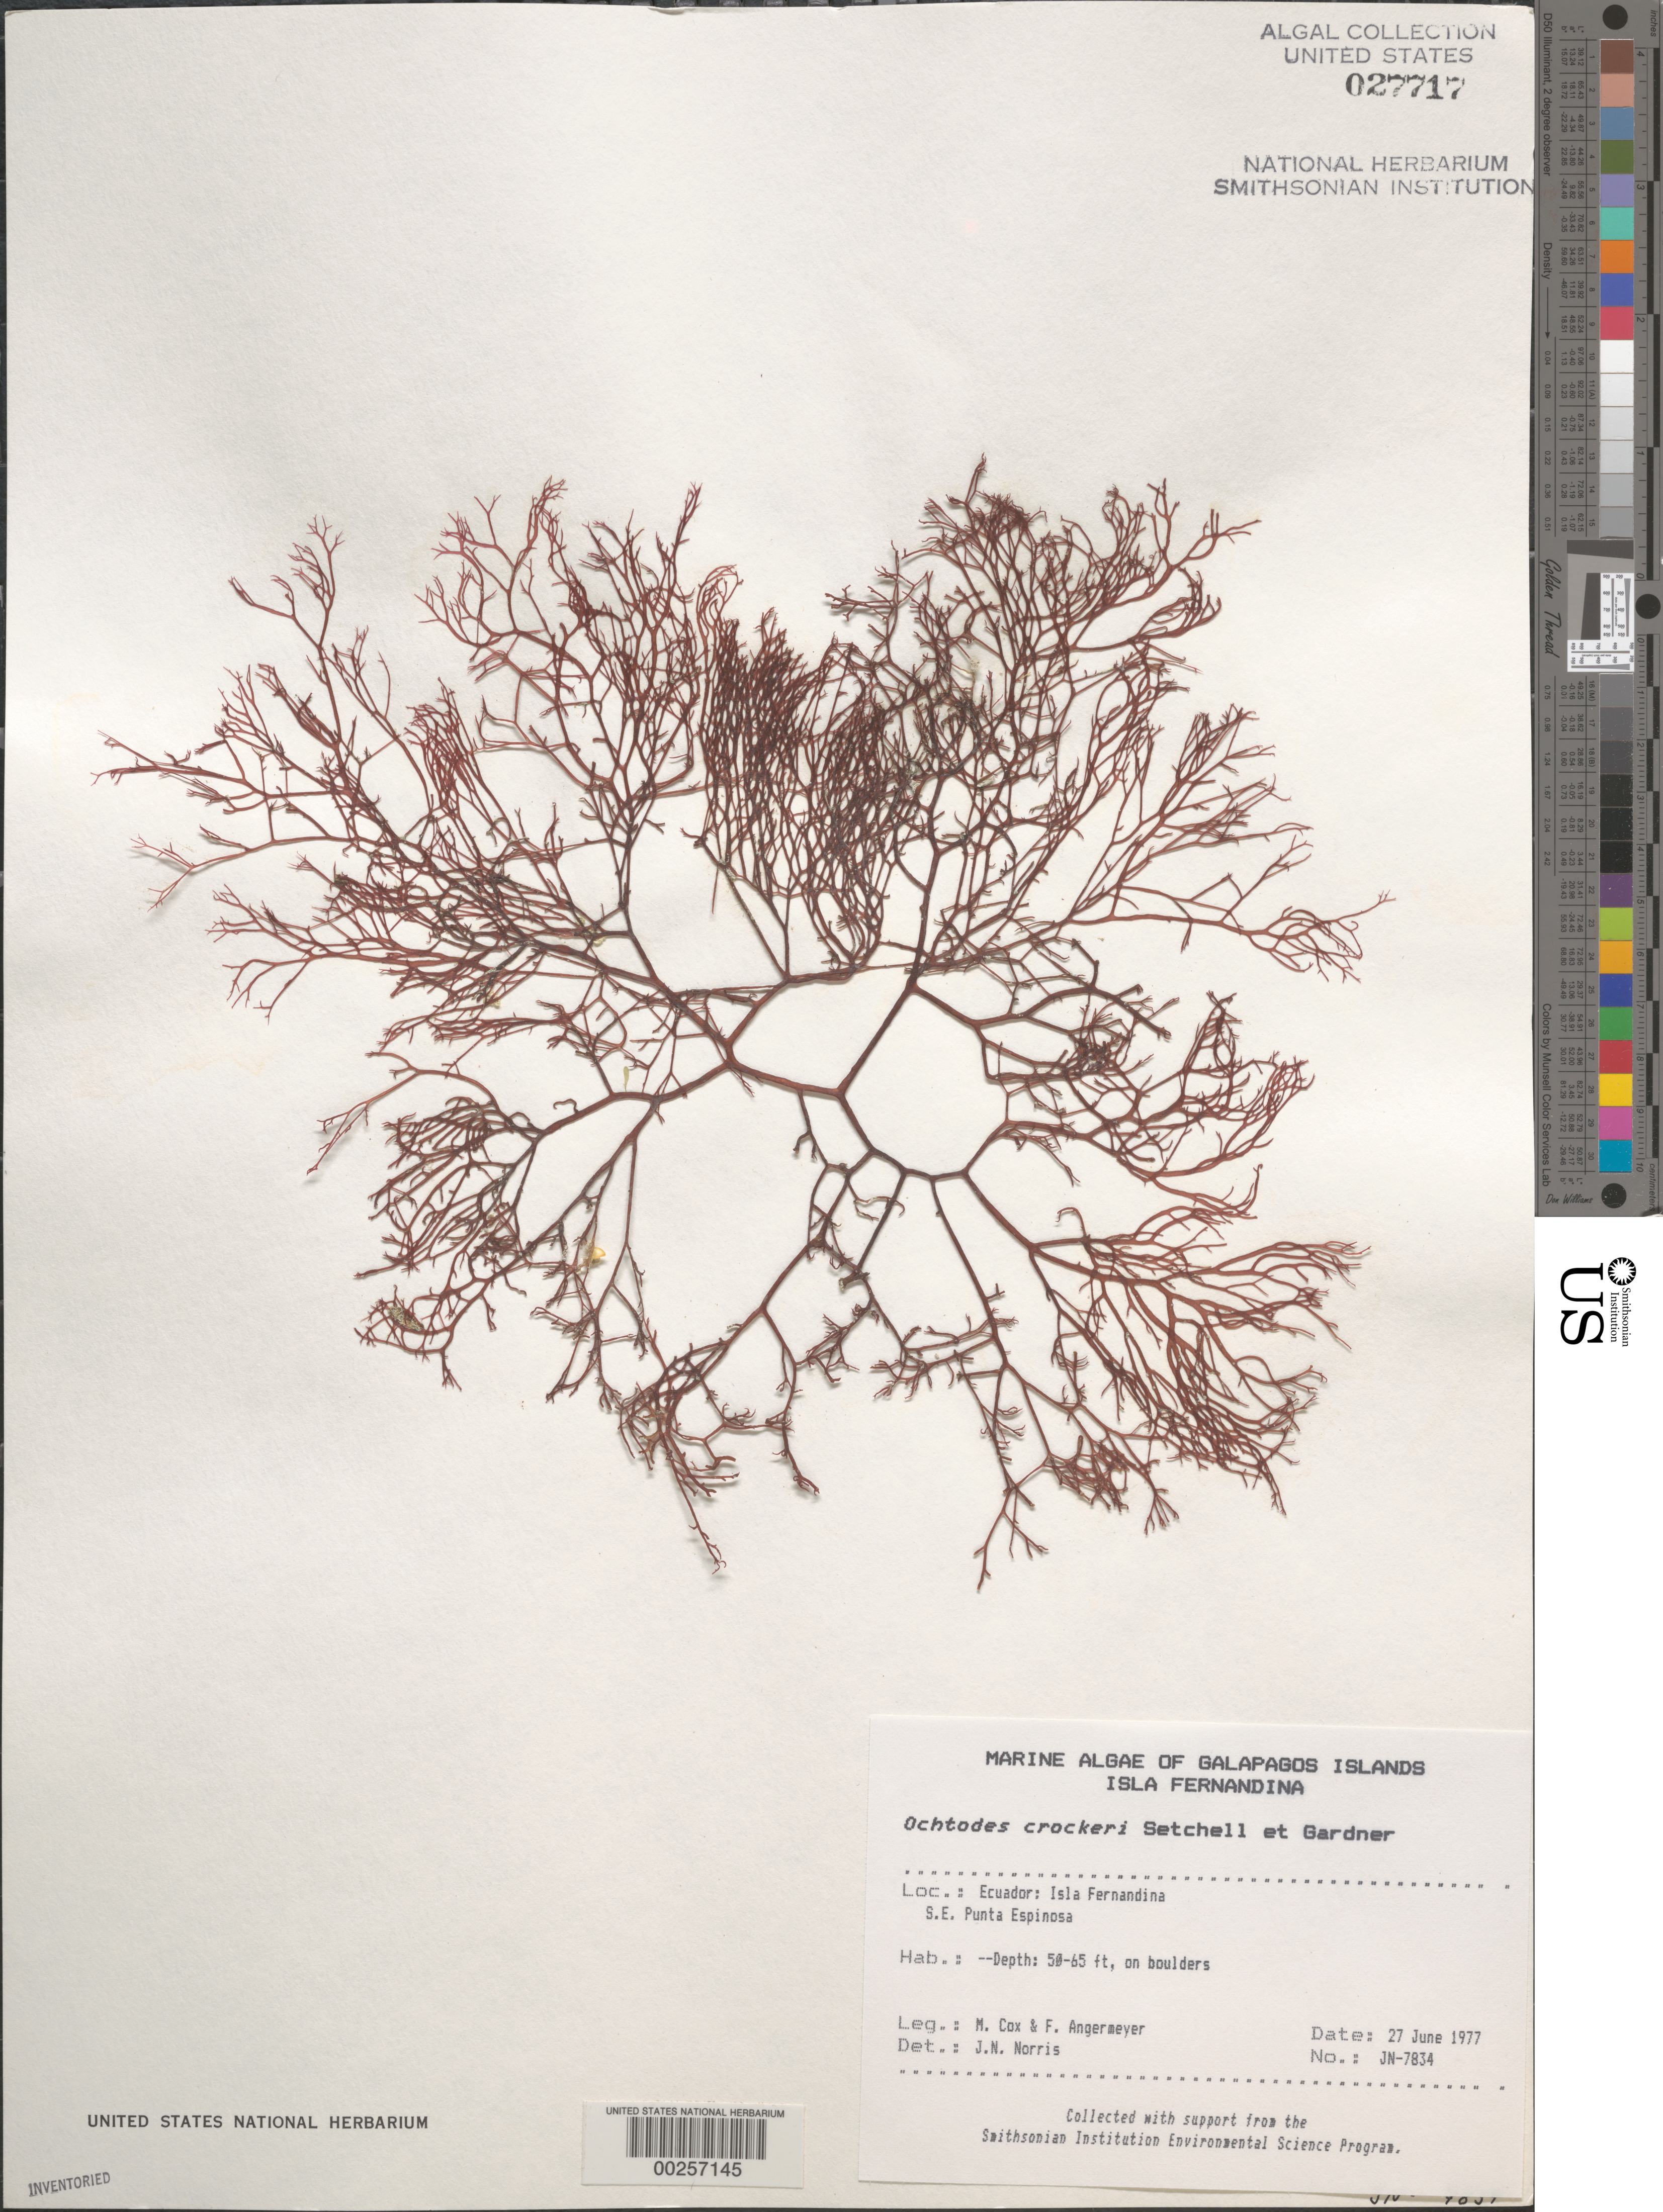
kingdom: Plantae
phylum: Rhodophyta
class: Florideophyceae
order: Gigartinales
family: Rhizophyllidaceae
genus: Ochtodes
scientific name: Ochtodes crockeri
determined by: Norris, James N.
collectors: M. Cox & F. Angermeyer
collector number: Jn-7834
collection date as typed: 27 Jun 1977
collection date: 1977-06-27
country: Ecuador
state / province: Colón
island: Fernandina [Narborough]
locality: Punta Espinosa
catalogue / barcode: US 27717